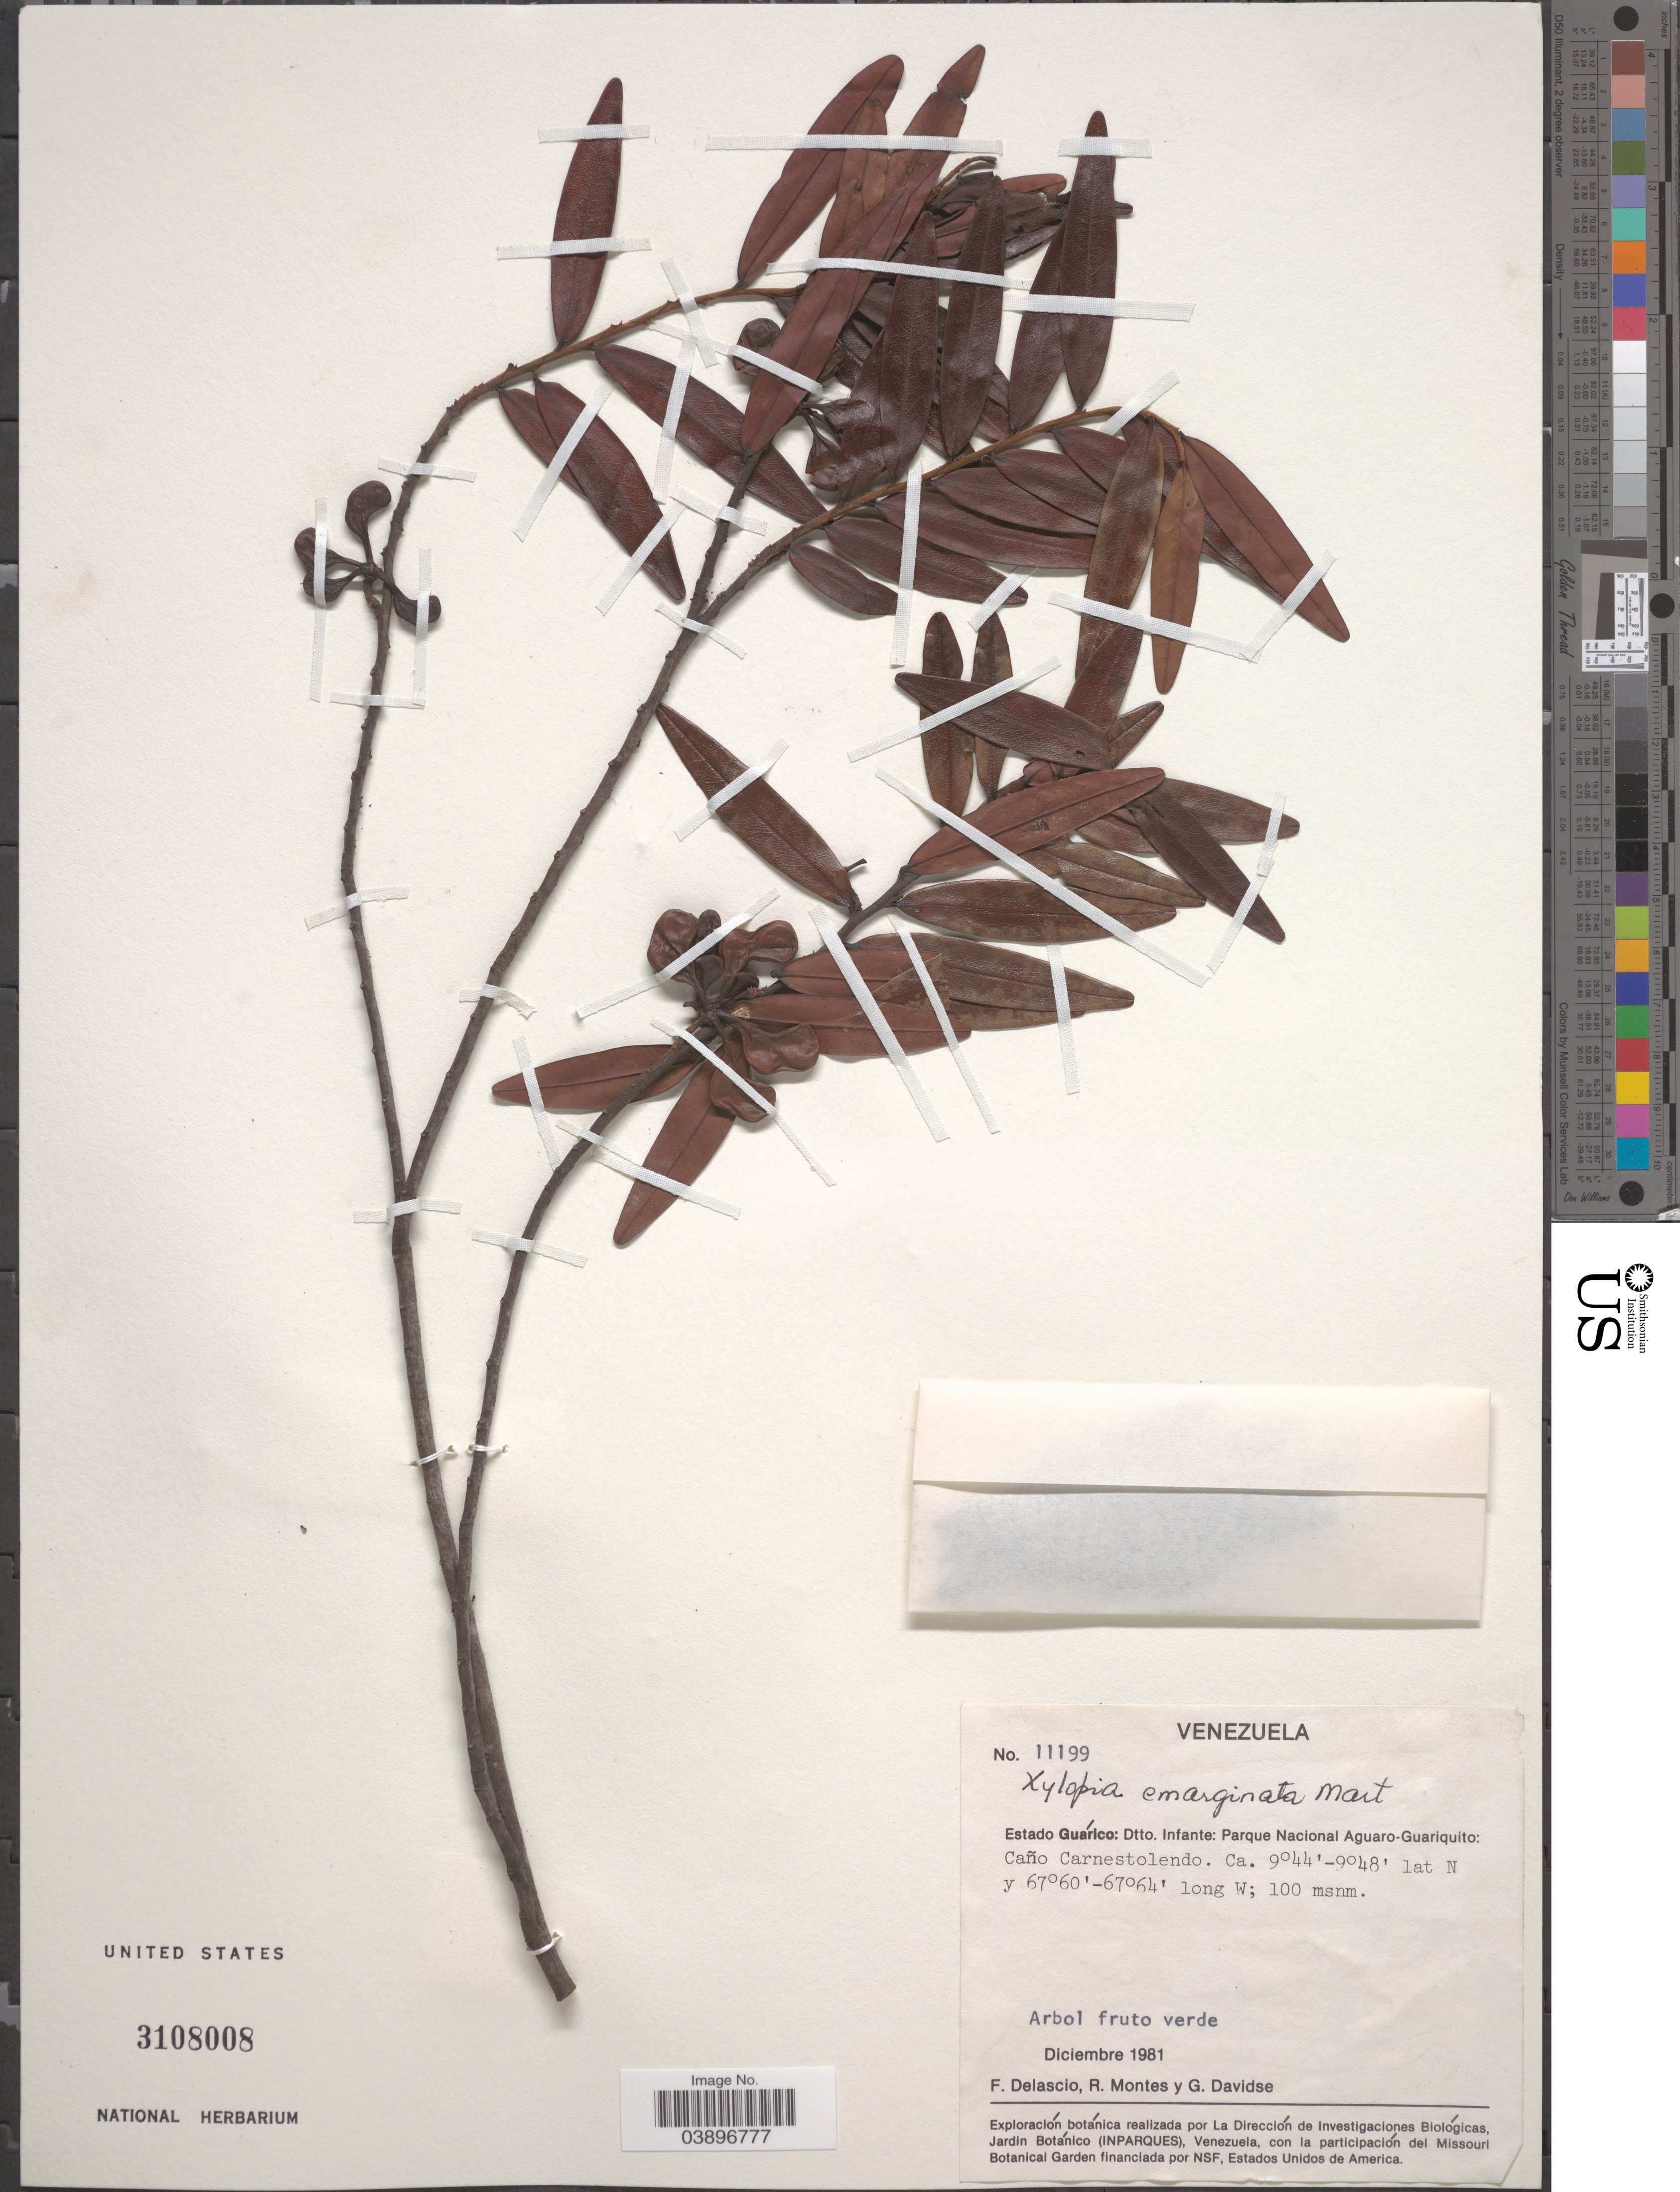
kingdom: Plantae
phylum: Tracheophyta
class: Magnoliopsida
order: Magnoliales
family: Annonaceae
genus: Xylopia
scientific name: Xylopia emarginata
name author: Mart.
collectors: F. Delascio C., R. Montes & G. Davidse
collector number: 11199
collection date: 1981-12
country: Venezuela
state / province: Guarico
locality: Dtto. Infante: Parque Nacional Aguaro-Guariquito: Caño Carnestolendo.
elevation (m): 100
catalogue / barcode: US 3108008